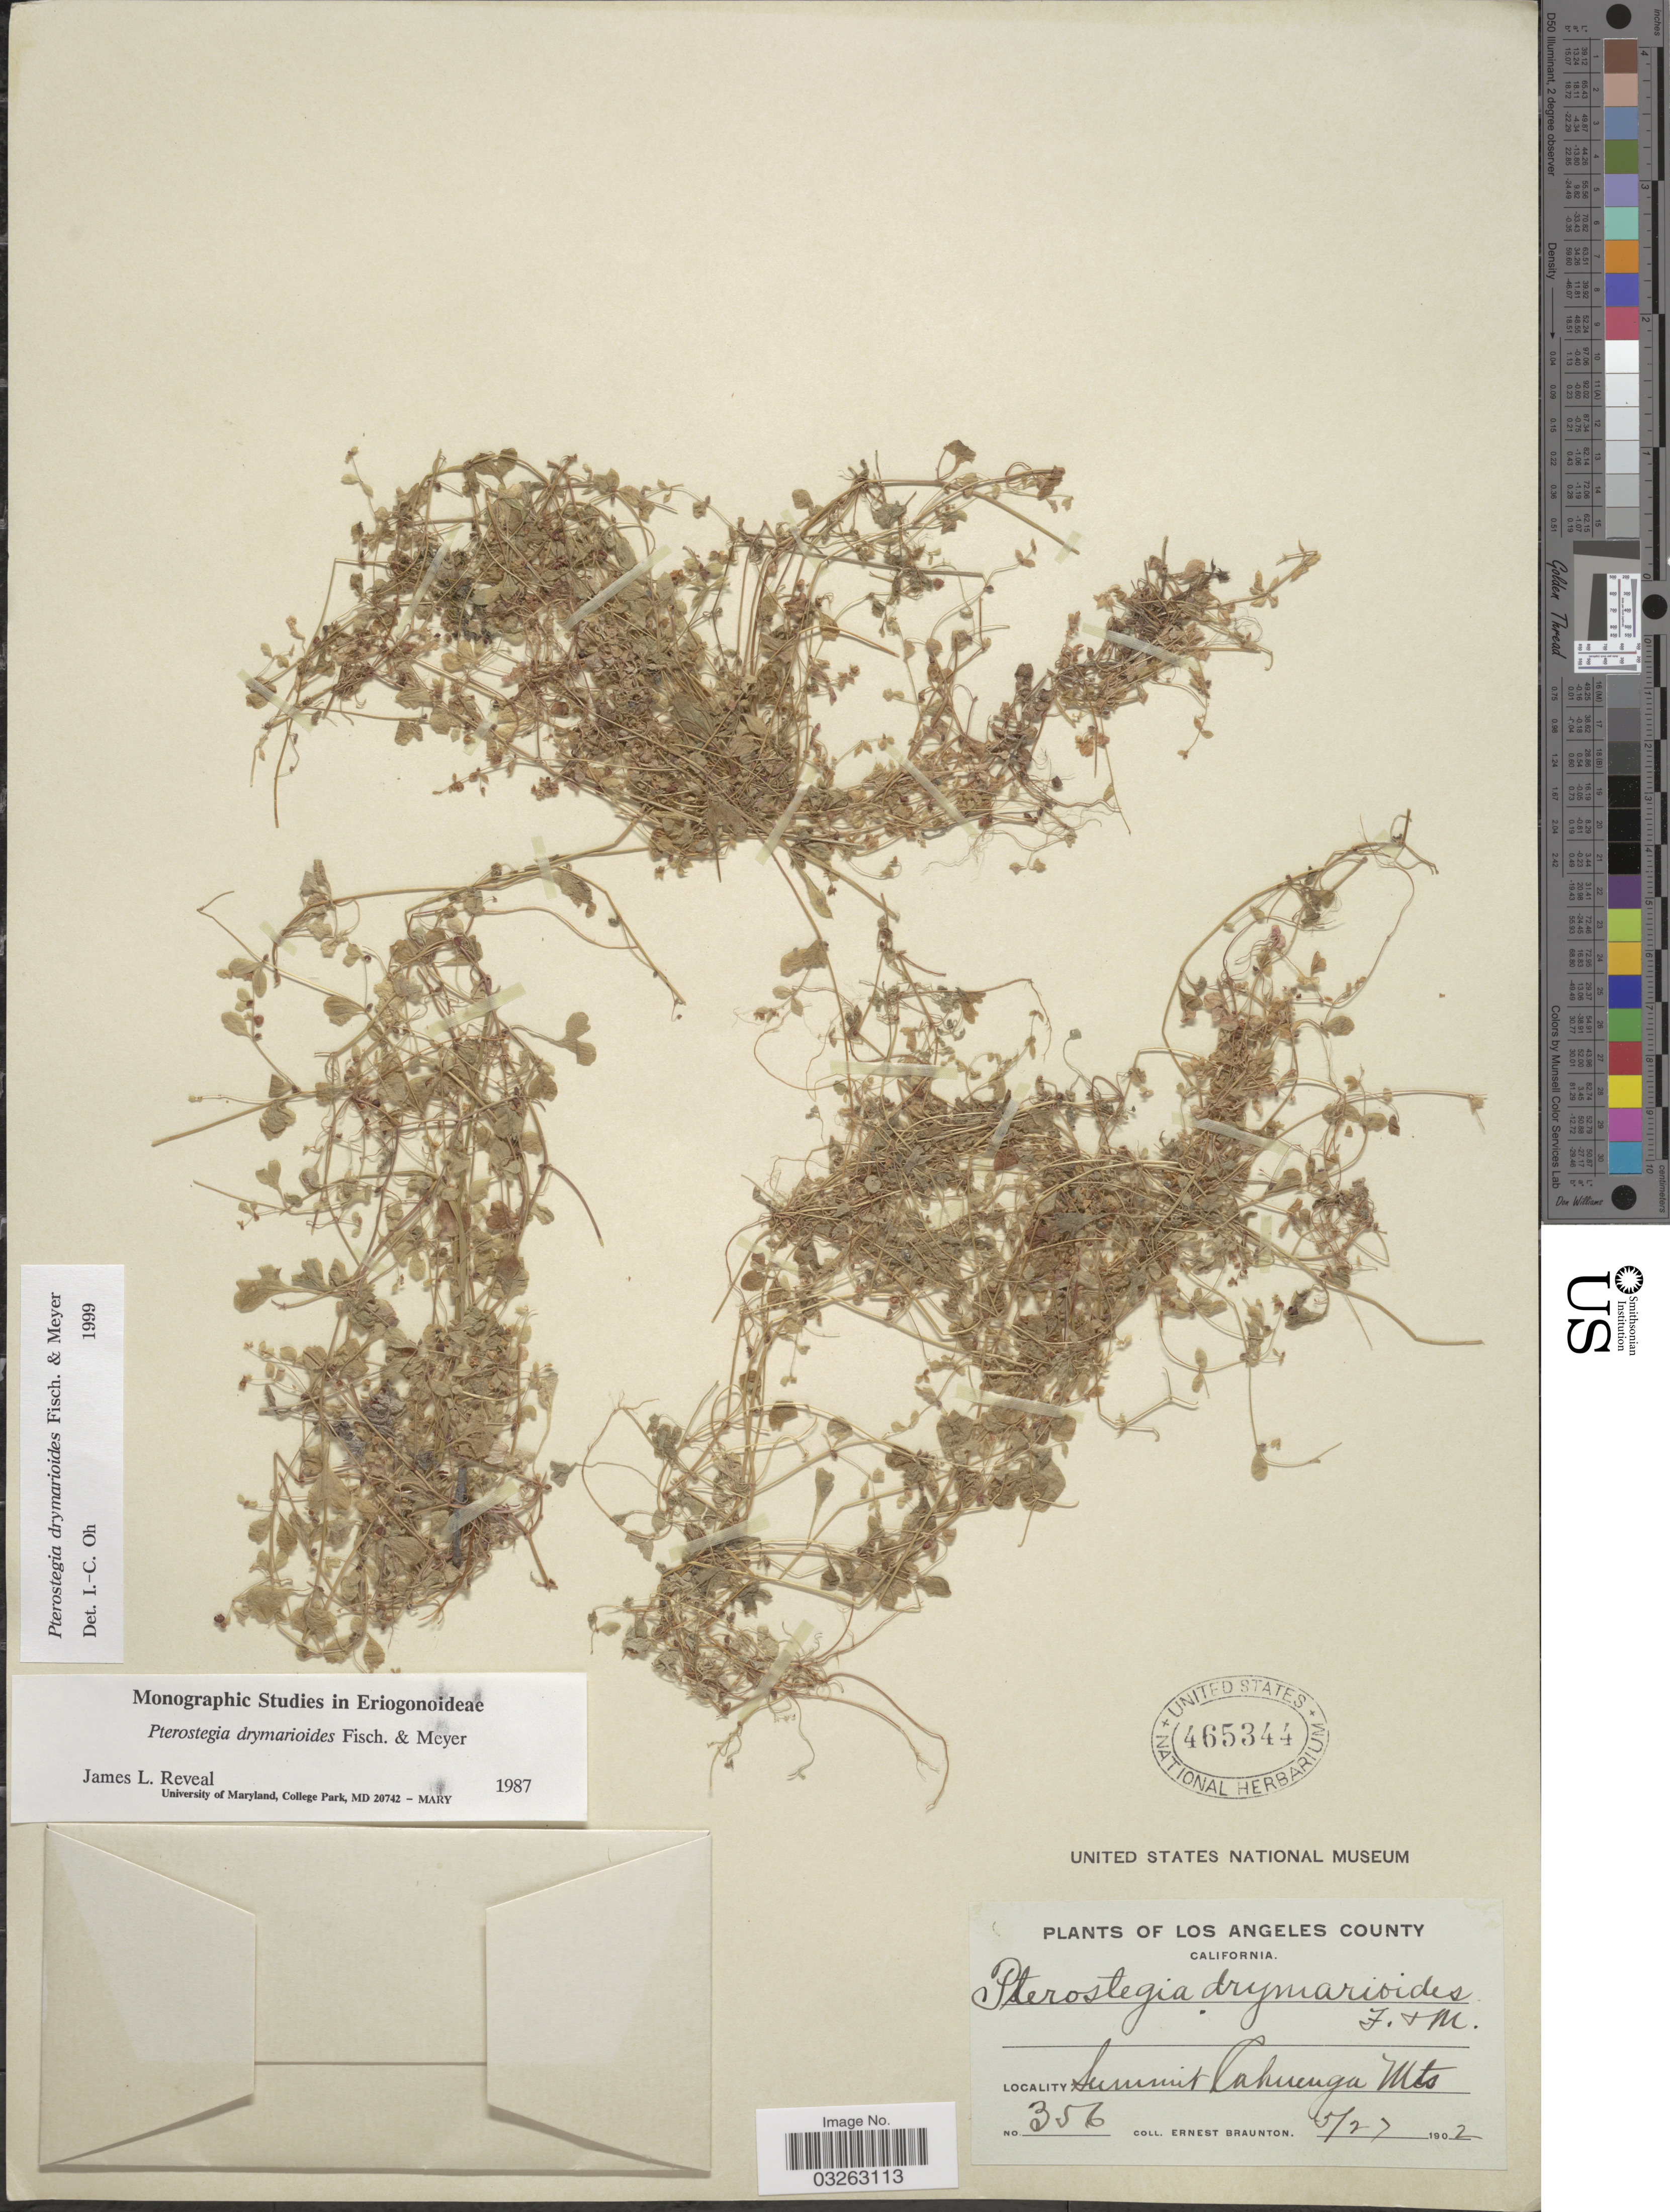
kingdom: Plantae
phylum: Tracheophyta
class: Magnoliopsida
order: Caryophyllales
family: Polygonaceae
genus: Pterostegia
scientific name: Pterostegia drymarioides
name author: Fisch. & C.A. Mey.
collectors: E. Braunton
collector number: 356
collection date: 1902-05-27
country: United States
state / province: California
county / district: Los Angeles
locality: Los Angeles County, Summit Cahuenga Mts.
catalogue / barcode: US 465344